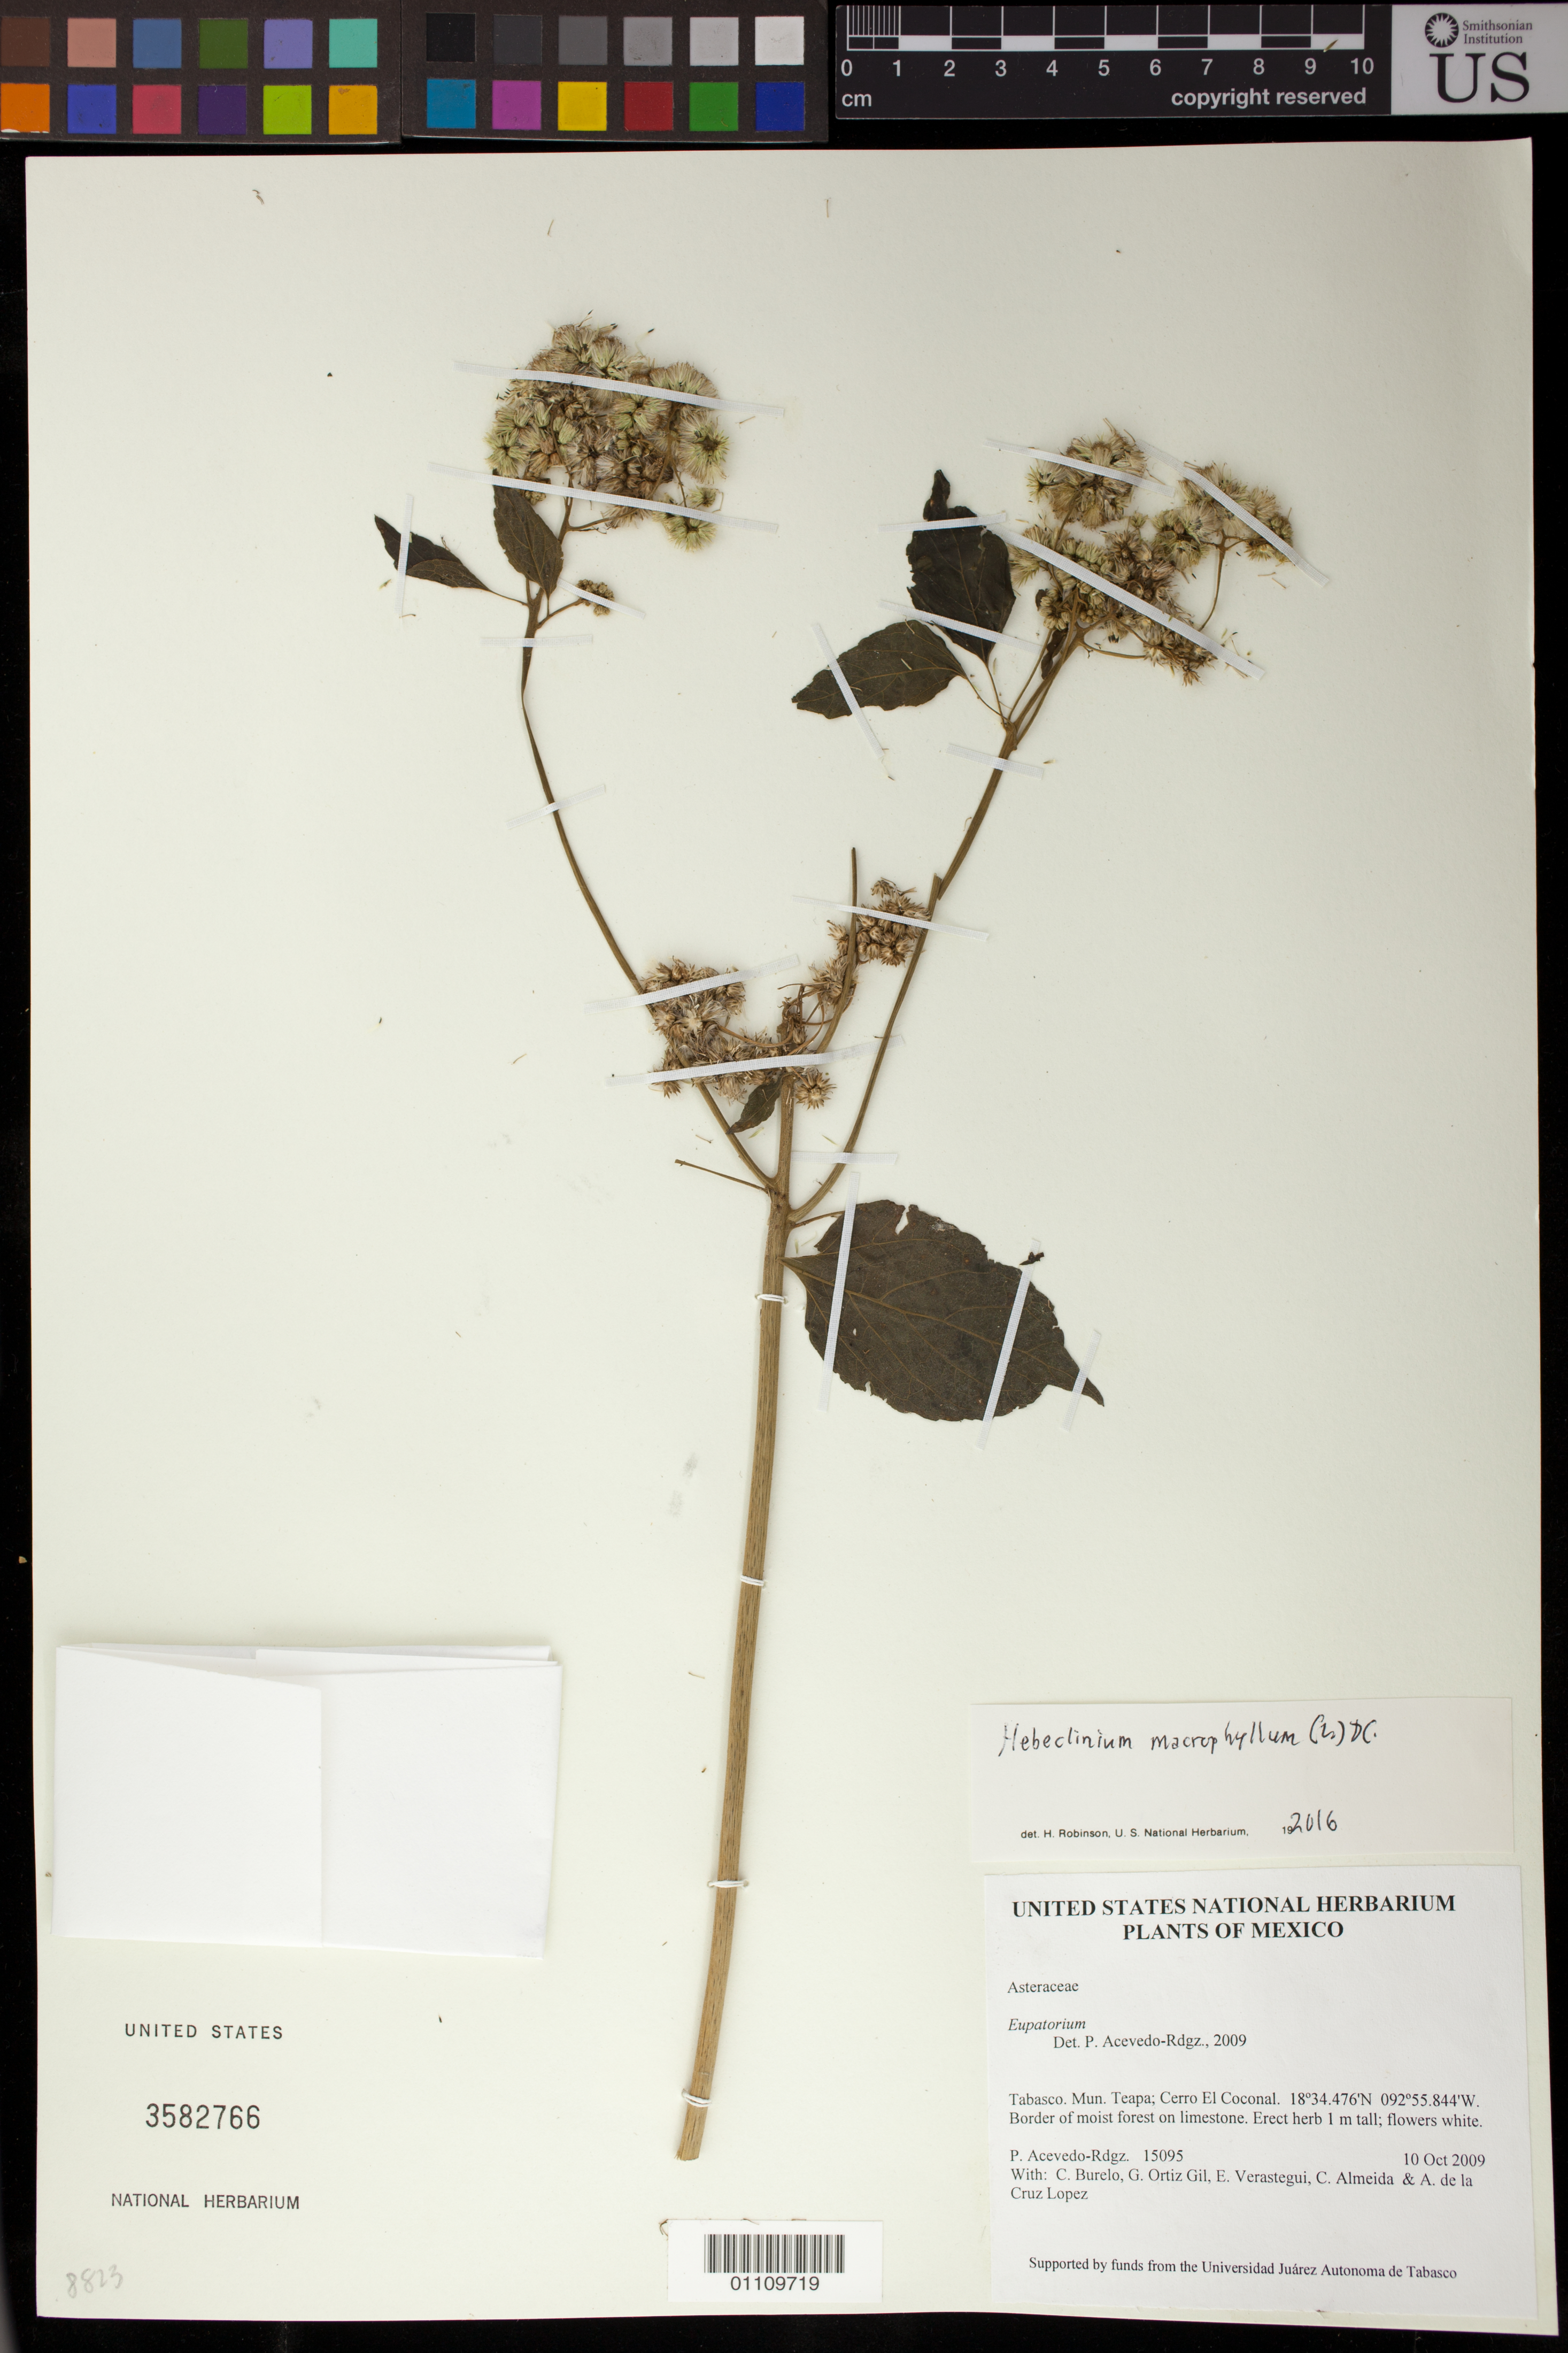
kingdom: Plantae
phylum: Tracheophyta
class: Magnoliopsida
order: Asterales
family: Asteraceae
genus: Hebeclinium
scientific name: Hebeclinium macrophyllum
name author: (L.) DC.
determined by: Robinson, H. E., (US), Smithsonian Institution - National Museum of Natural History (UNITED STATES)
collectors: P. Acevedo-Rodr., C. Burelo, G. Ortiz, E. Verastegui, C. Almeida & A. de la Cruz Lopez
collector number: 15095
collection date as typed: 10 Oct 2009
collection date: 2009-10-10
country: Mexico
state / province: Tabasco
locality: Mun. Teapa; Cerro El Coconal.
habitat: Border of moist forest on limestone.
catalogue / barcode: US 3582766